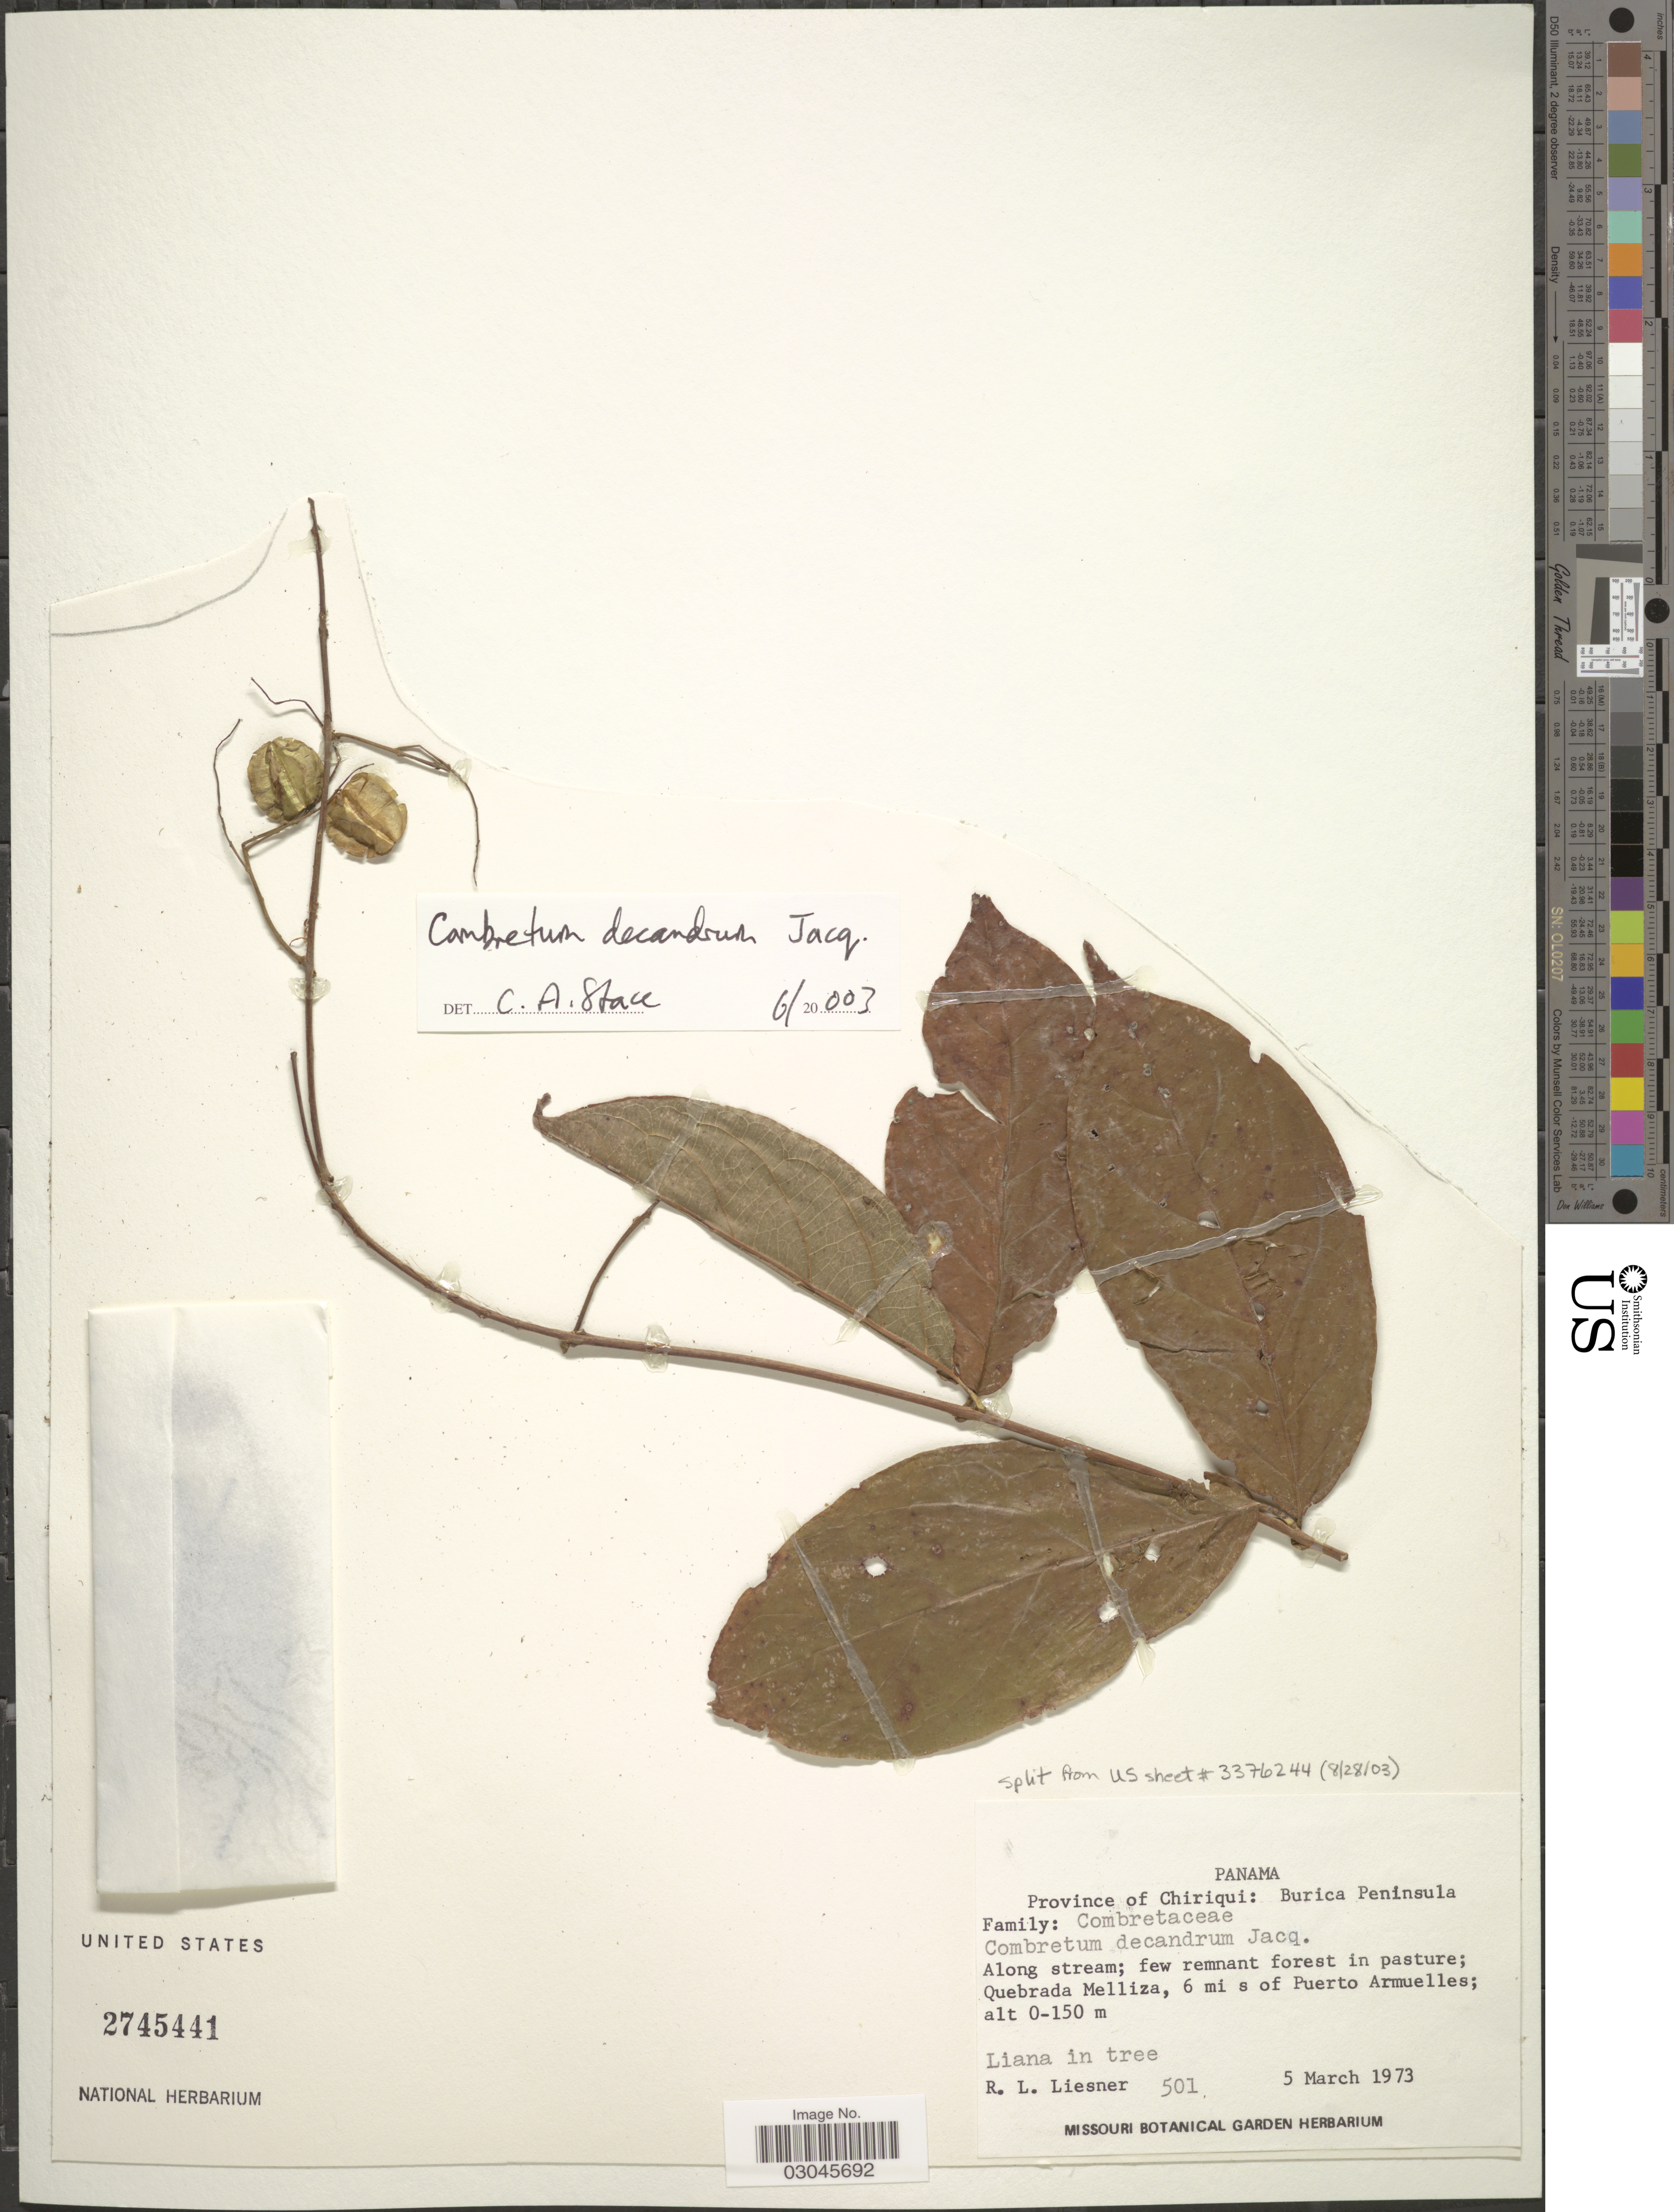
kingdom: Plantae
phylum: Tracheophyta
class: Magnoliopsida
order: Myrtales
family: Combretaceae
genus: Combretum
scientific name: Combretum decandrum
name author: Jacq.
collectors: R. L. Liesner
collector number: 501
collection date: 1973-03-05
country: Panama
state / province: Chiriqui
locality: Burica Peninsula. Along stream; few remnant forest in pasture; Quebrada Melliza, 6 mi s of Puerto Armuelles.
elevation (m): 0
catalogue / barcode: US 2745441